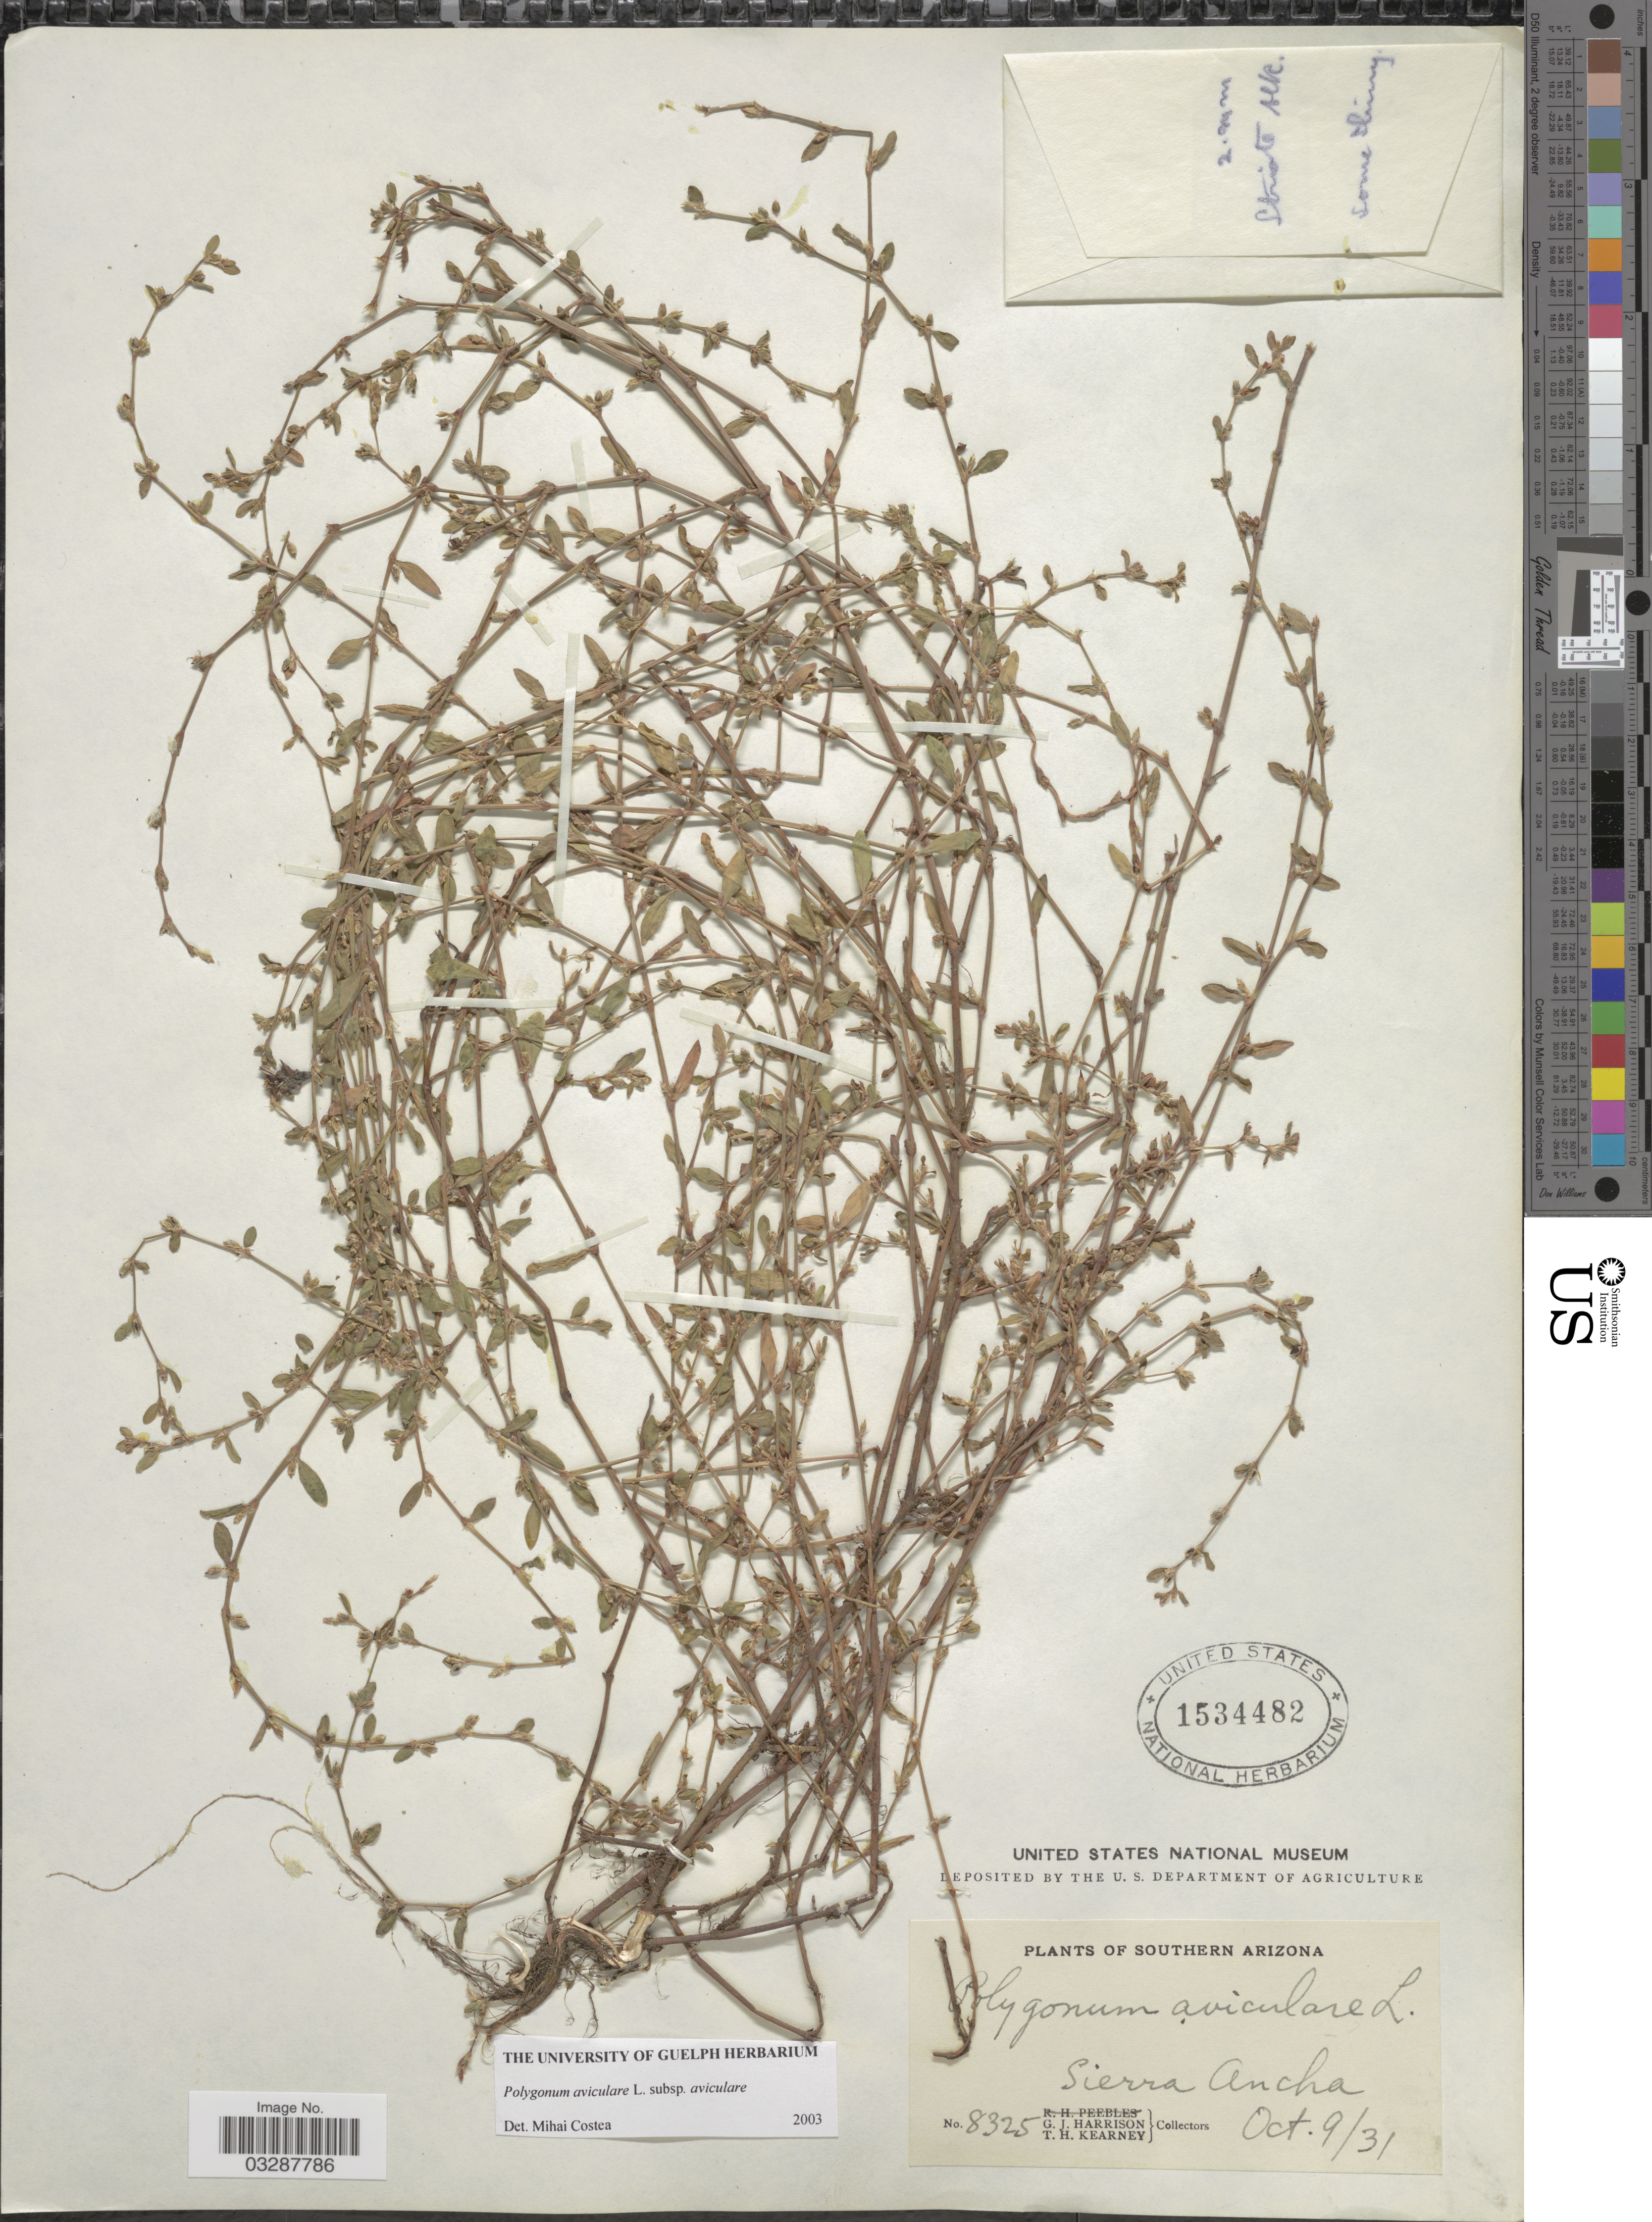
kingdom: Plantae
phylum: Tracheophyta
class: Magnoliopsida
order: Caryophyllales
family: Polygonaceae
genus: Polygonum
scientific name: Polygonum aviculare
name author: L.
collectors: G. J. Harrison & T. H. Kearney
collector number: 8325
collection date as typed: Transcribed d/m/y: 9/10/31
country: United States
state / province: Arizona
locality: Southern Arizona. Sierra Ancha.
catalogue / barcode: US 1534482